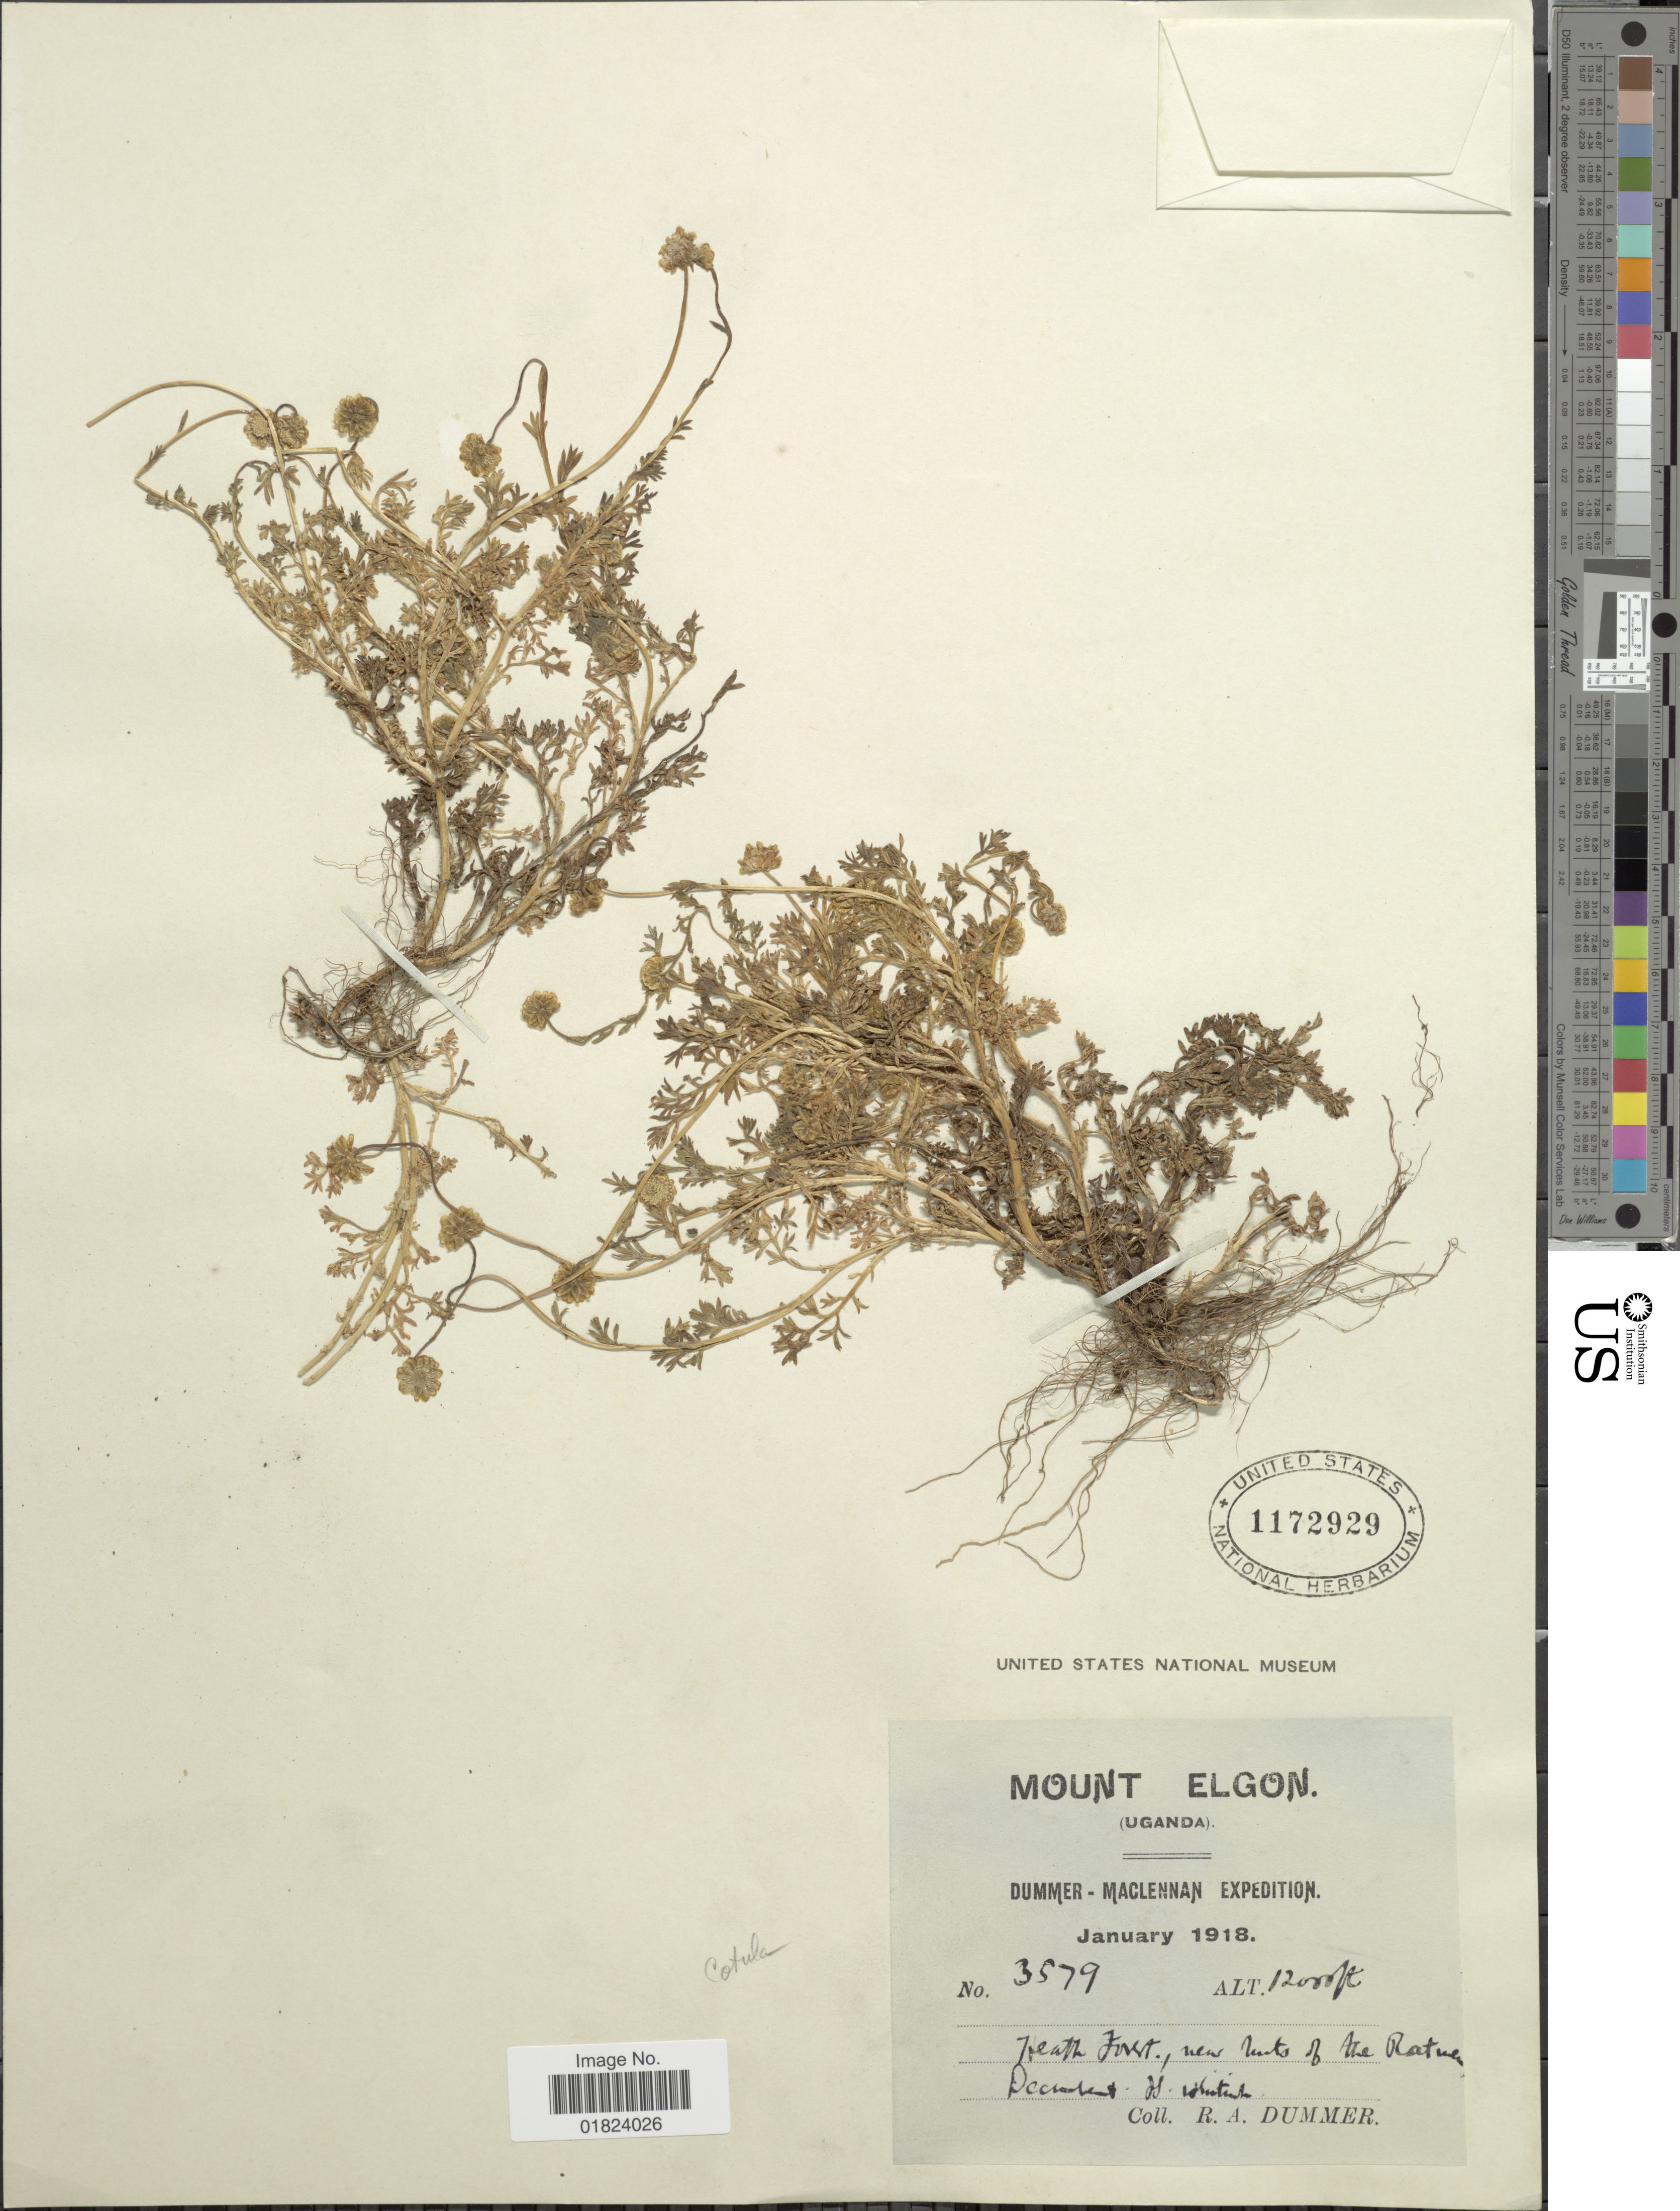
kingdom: Plantae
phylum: Tracheophyta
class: Magnoliopsida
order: Asterales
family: Asteraceae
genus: Cotula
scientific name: Cotula sp.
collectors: R. Dümmer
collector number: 3579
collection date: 1918-01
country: Uganda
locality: Mount Eglon, Heath Forest, near huts of the Ratuen. [interpreted]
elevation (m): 3658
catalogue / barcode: US 1172929